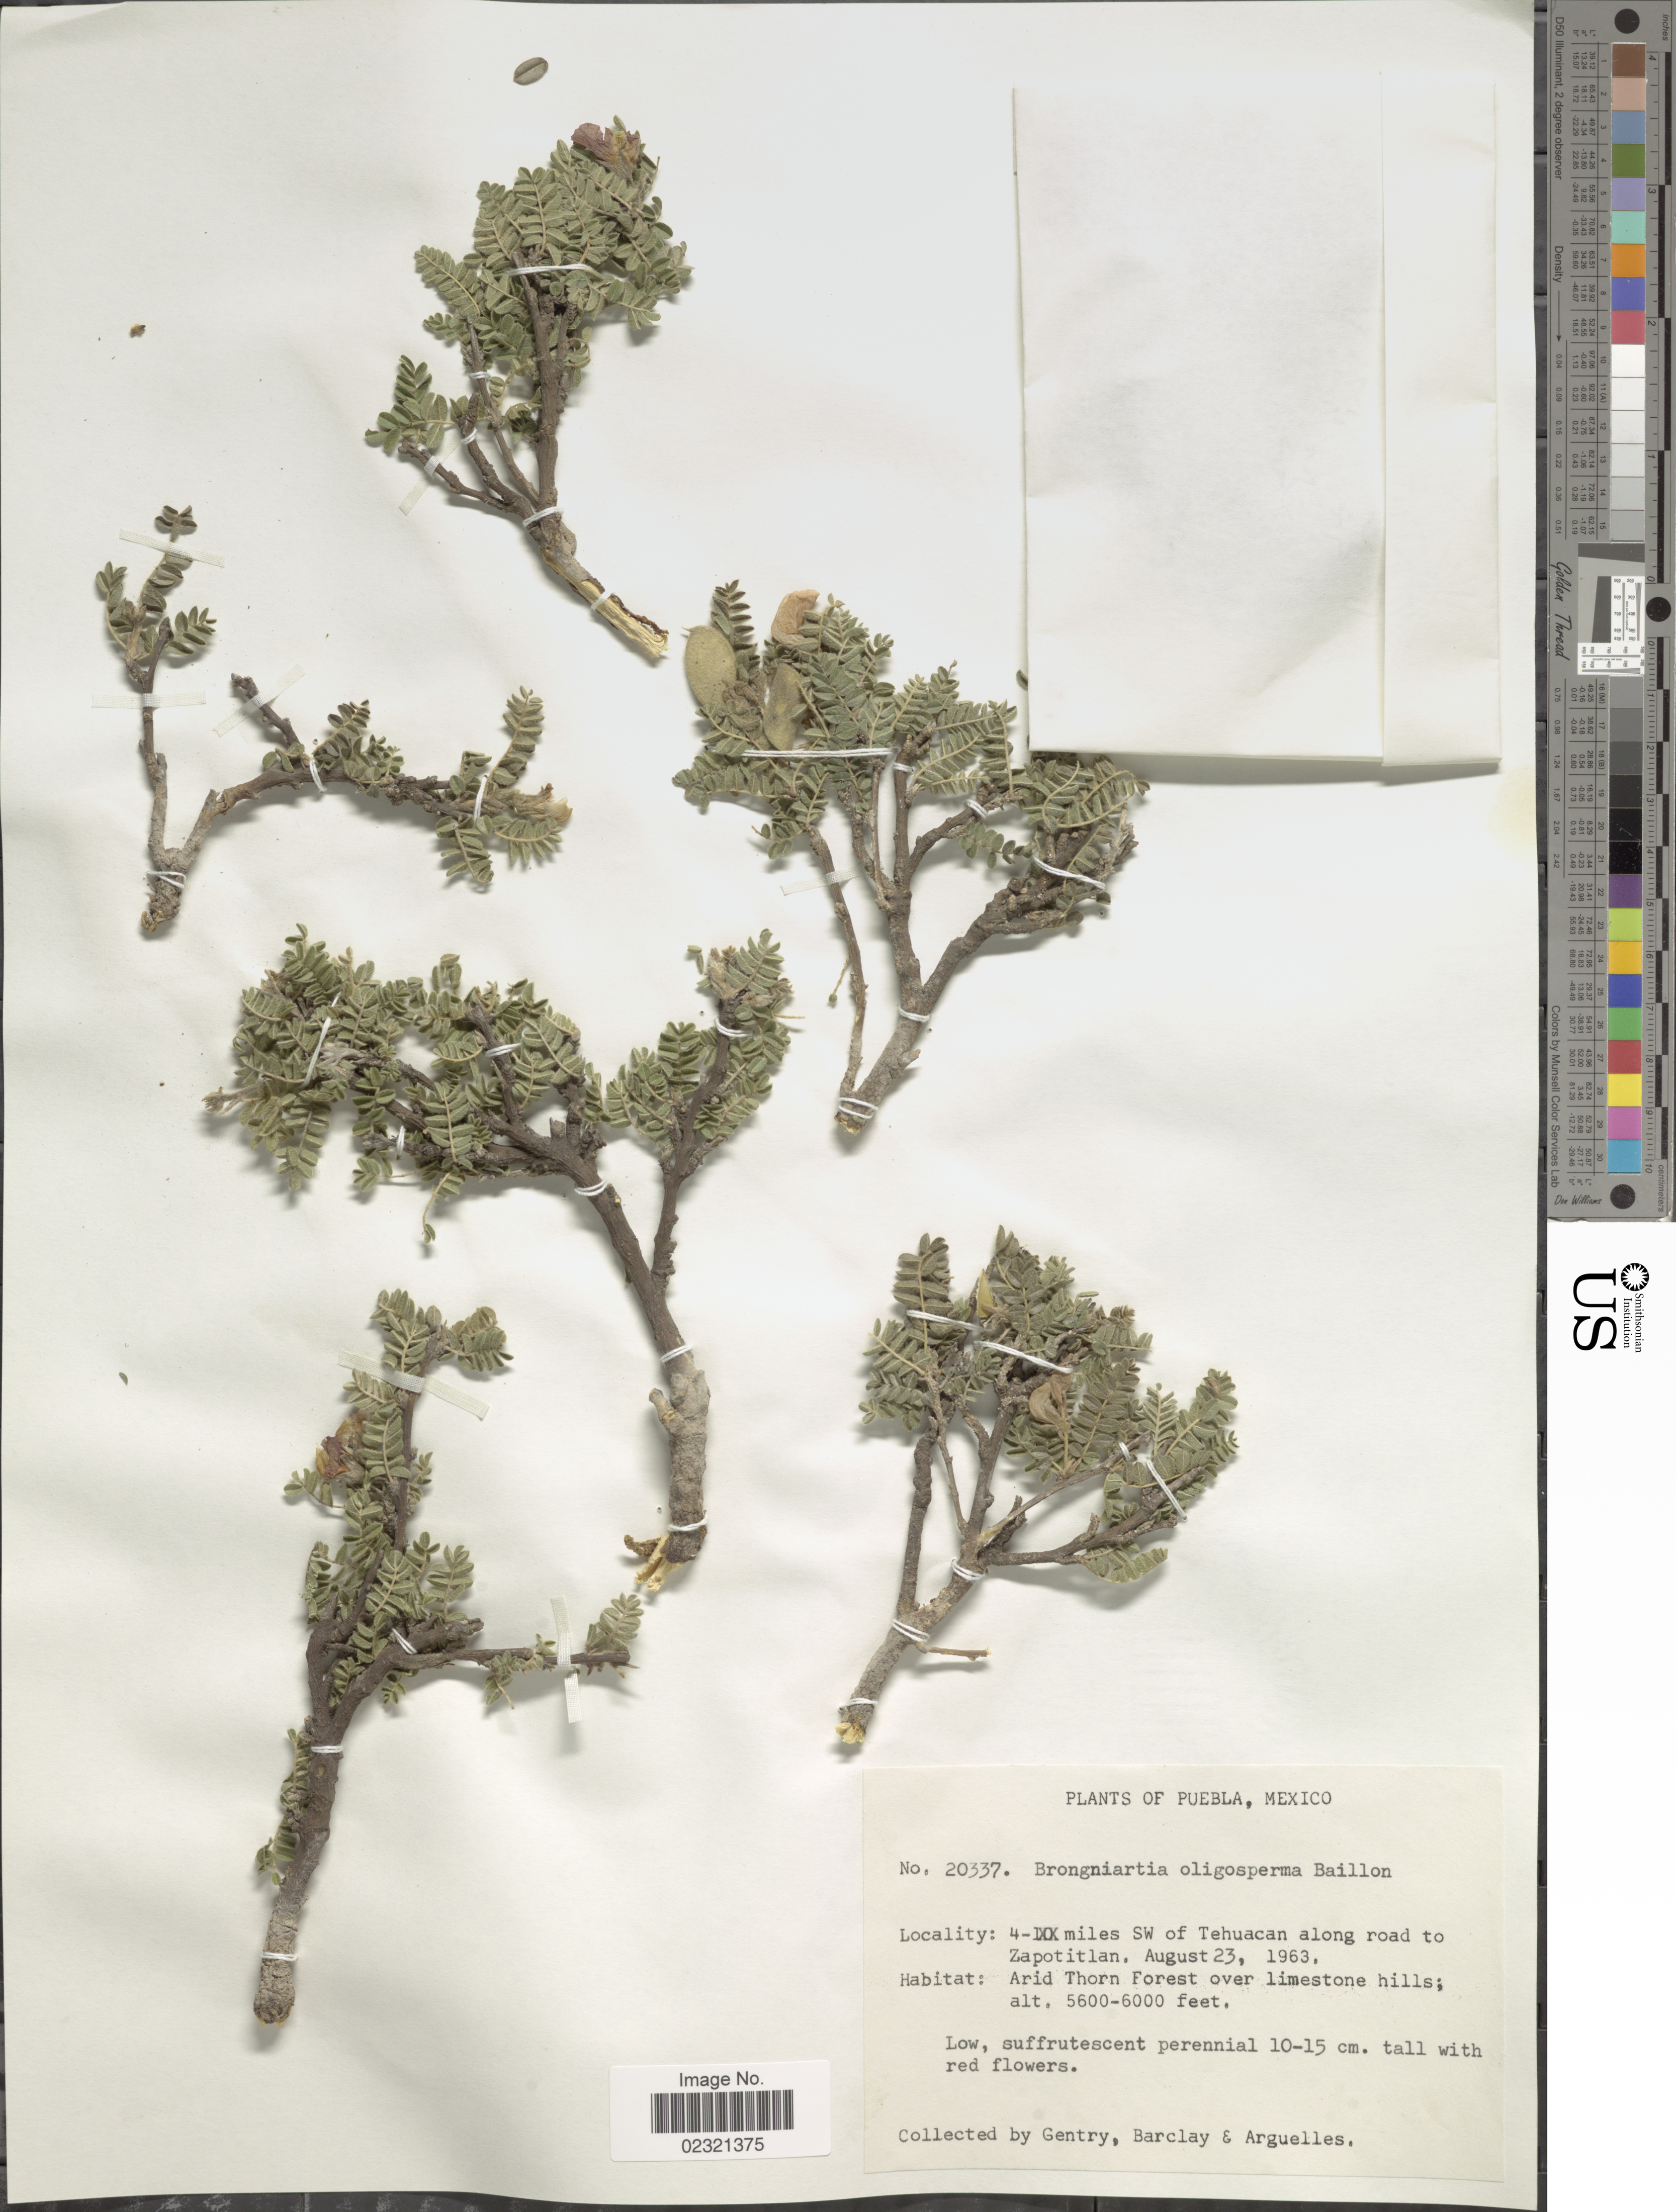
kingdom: Plantae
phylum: Tracheophyta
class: Magnoliopsida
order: Fabales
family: Fabaceae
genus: Brongniartia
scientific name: Brongniartia oligosperma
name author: Baill.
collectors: Gentry, --, -- Barclay & Arguelles, --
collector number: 20337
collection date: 1963-08-23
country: Mexico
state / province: Puebla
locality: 4 miles SW of Tehuacan along road to Zapotitlan, Arid Thorn Forest over limestone hills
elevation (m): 1707